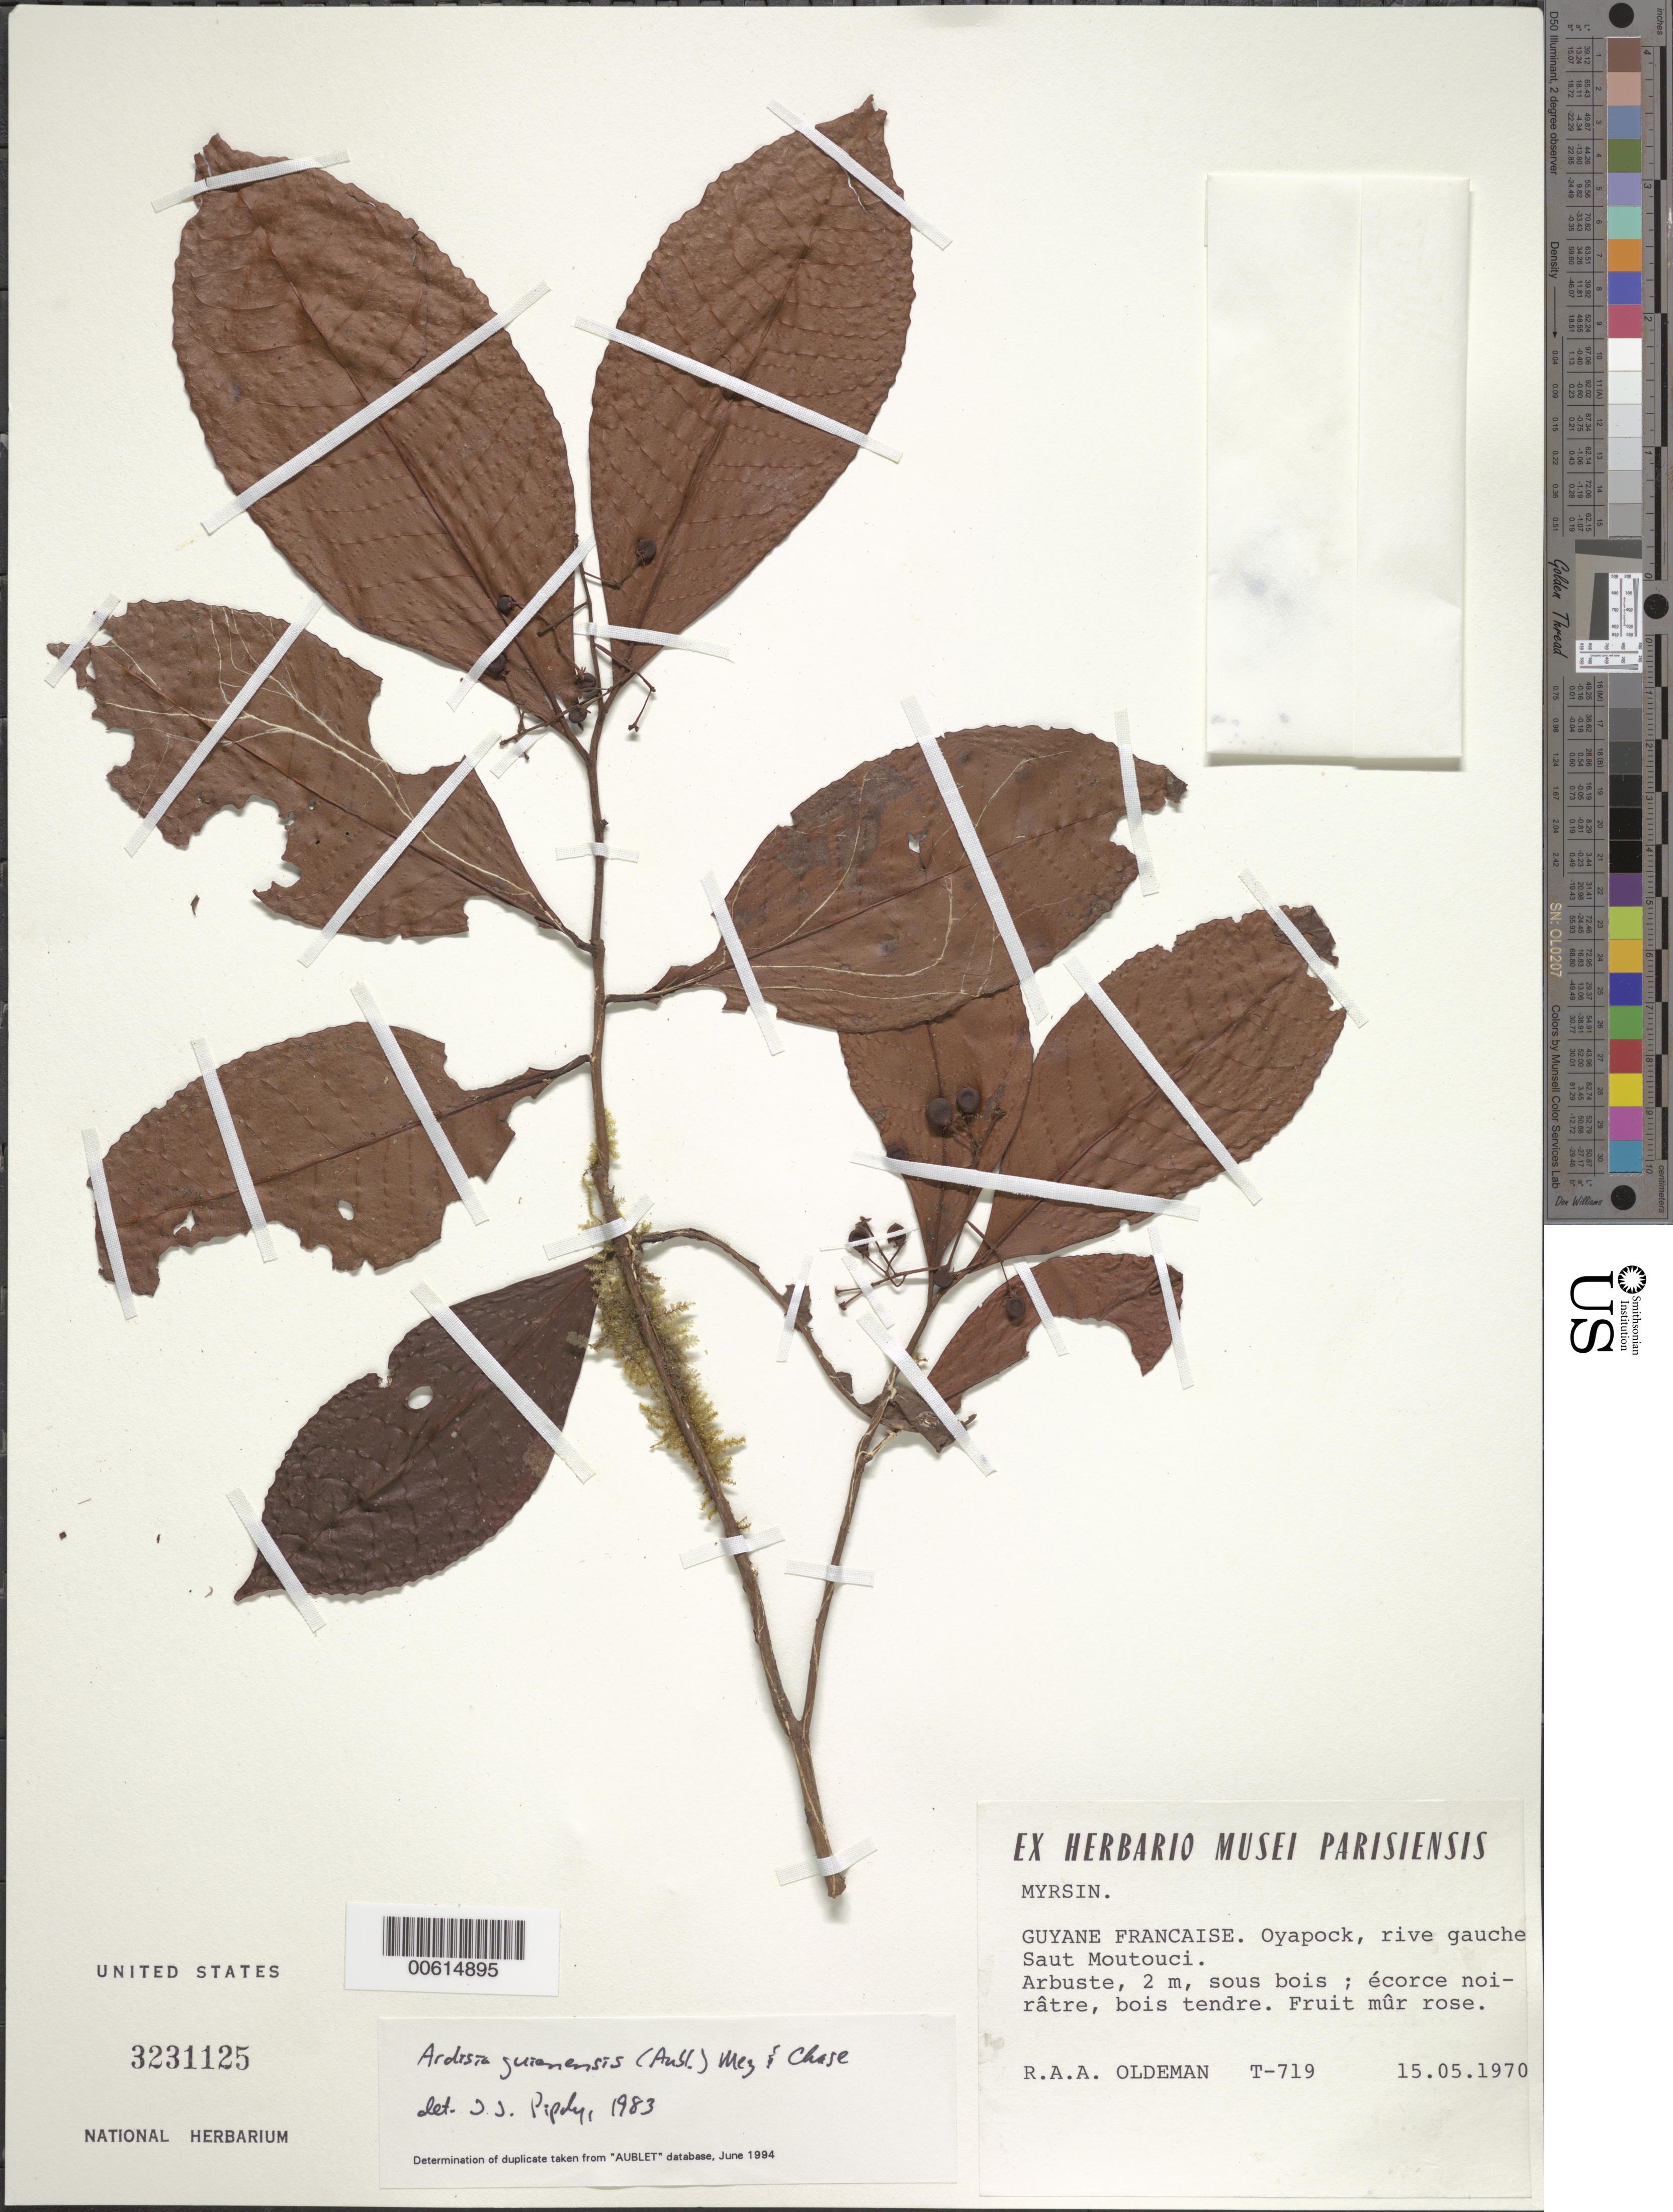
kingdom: Plantae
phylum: Tracheophyta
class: Magnoliopsida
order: Ericales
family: Primulaceae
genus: Ardisia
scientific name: Ardisia guianensis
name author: (Aubl.) Mez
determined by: Pipoly, J. J., III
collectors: R. Oldeman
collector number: T 719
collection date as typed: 15-May-70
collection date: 1970-05-15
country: French Guiana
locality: Oyapock, au Saut Moutouci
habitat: Sous bois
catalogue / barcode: US 3231125